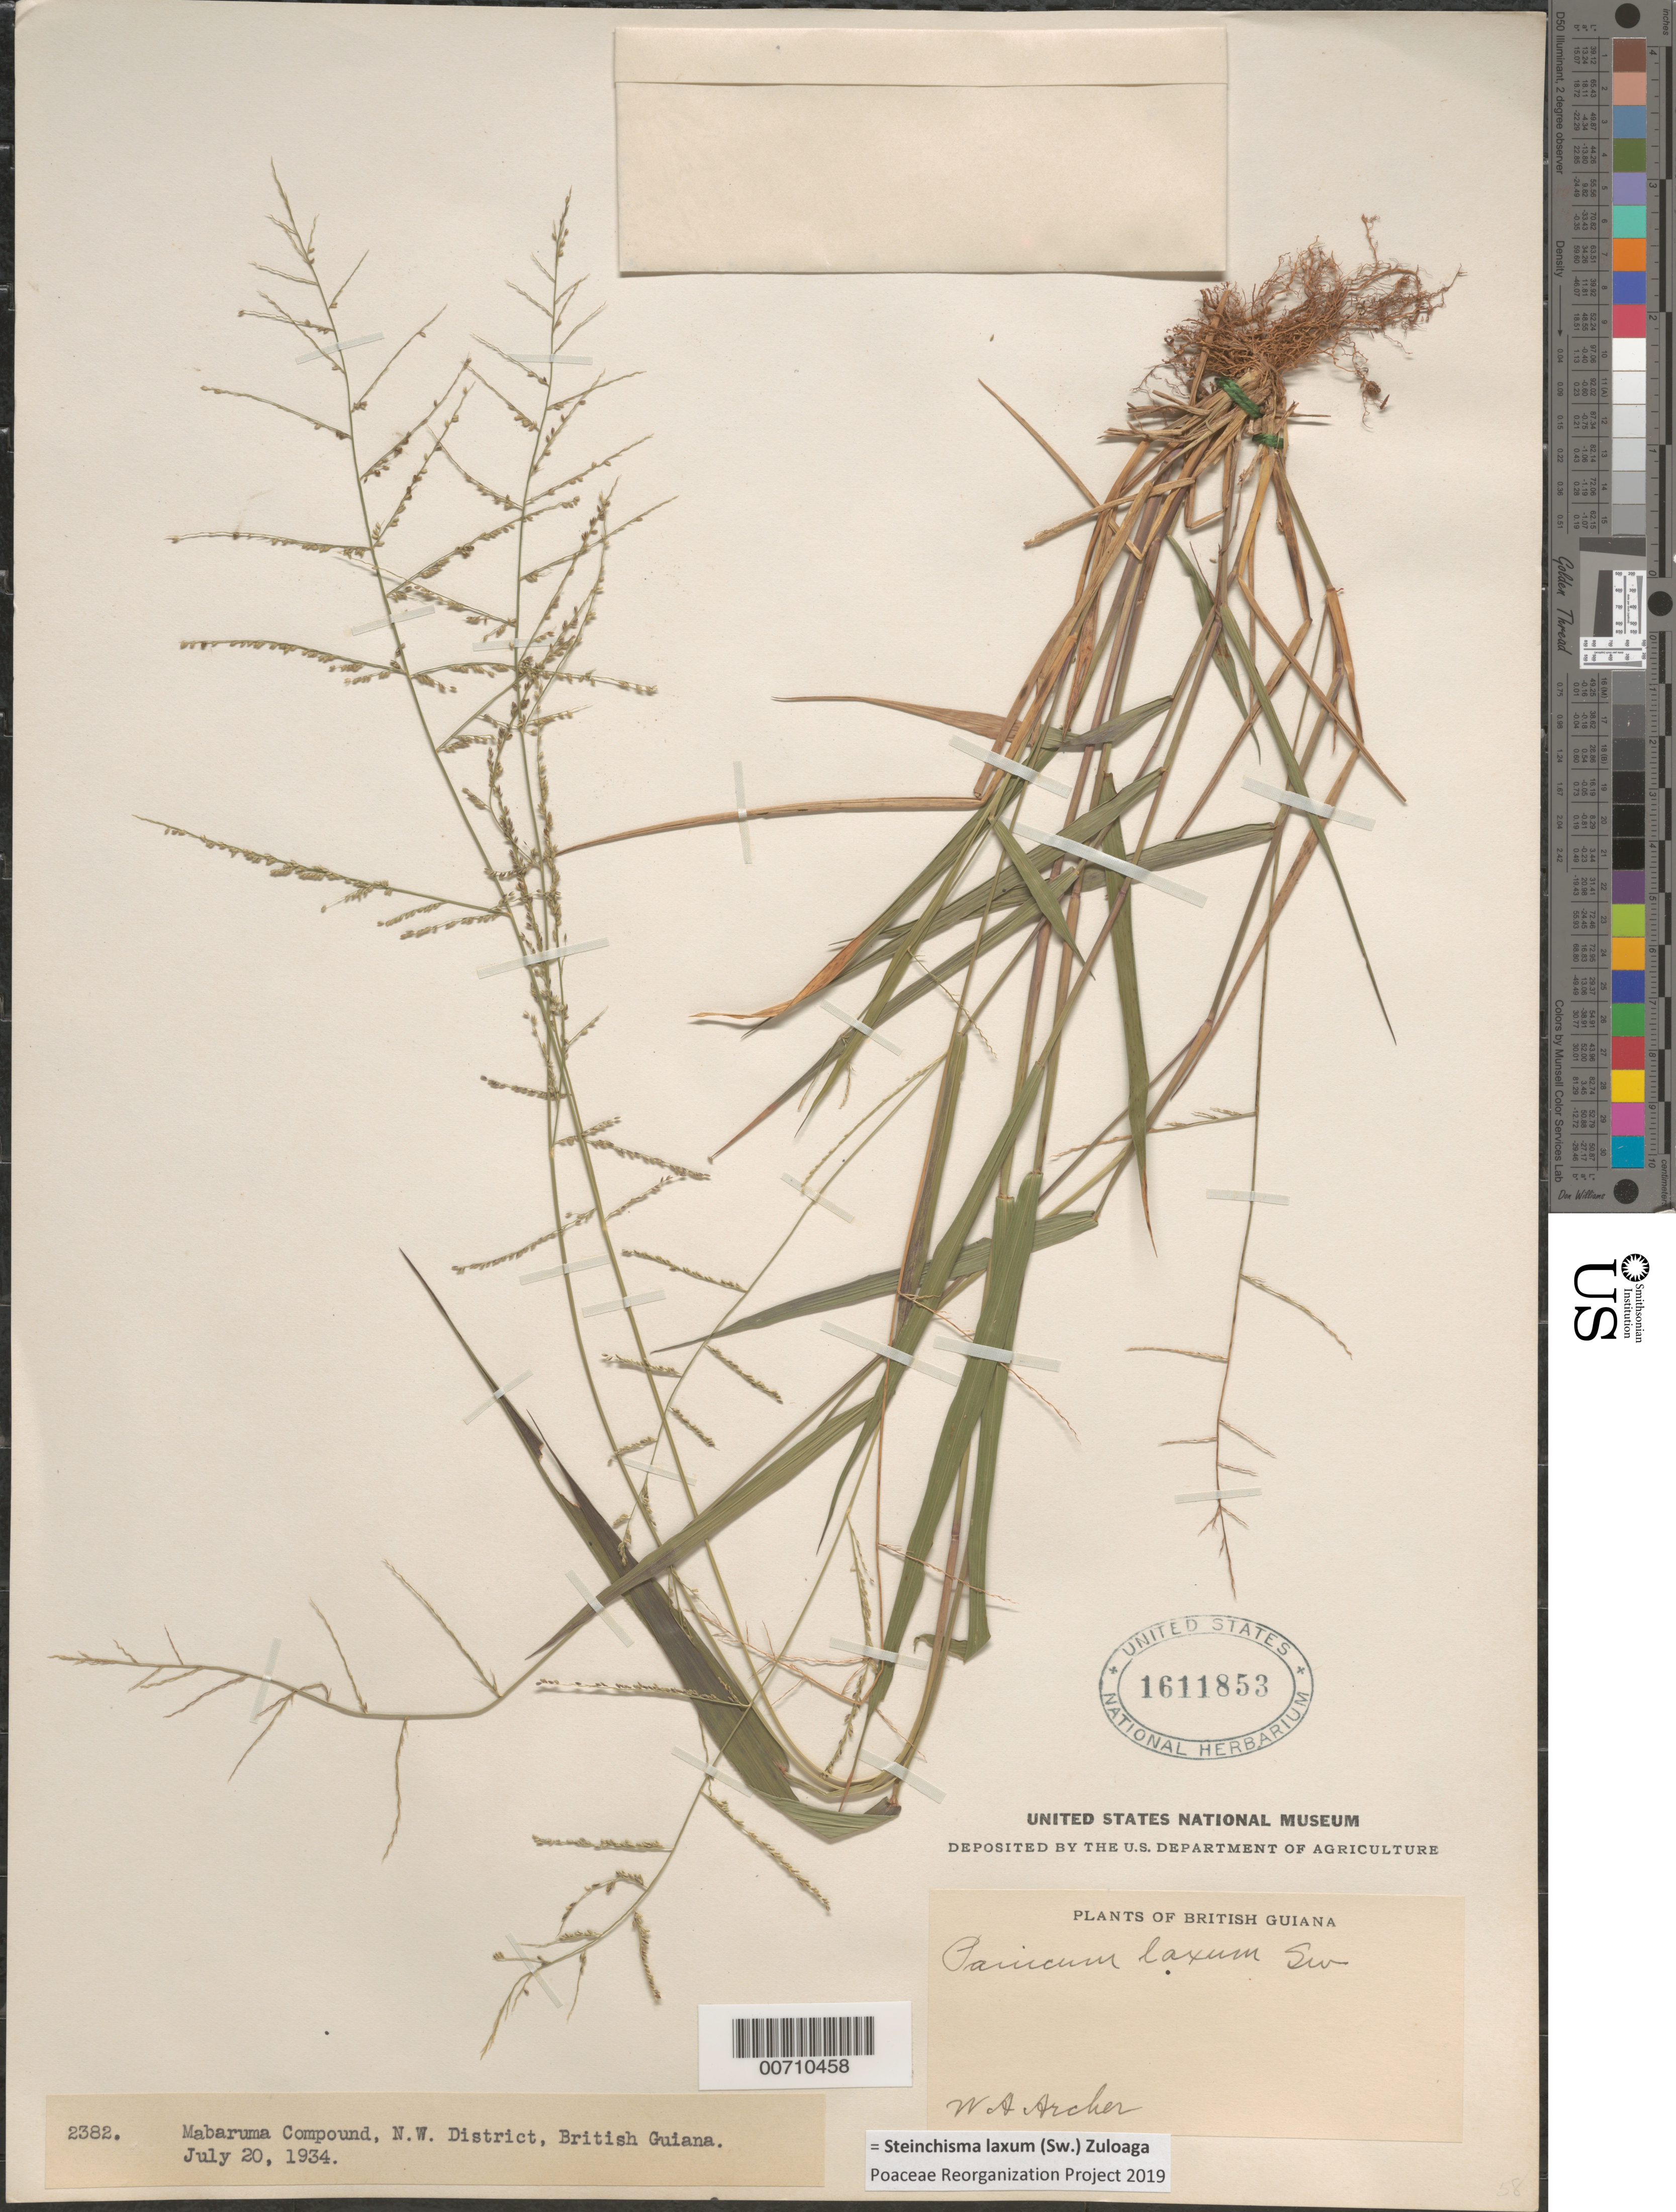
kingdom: Plantae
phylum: Tracheophyta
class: Liliopsida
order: Poales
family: Poaceae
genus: Panicum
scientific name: Panicum laxum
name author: Sw.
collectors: W. A. Archer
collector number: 2382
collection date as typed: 20-Jul-34 to 22-Jul-34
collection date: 1934-07-20/1934-07-22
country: Guyana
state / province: Barima-Waini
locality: Mabaruma Compound, NW Dist.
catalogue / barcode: US 1611853